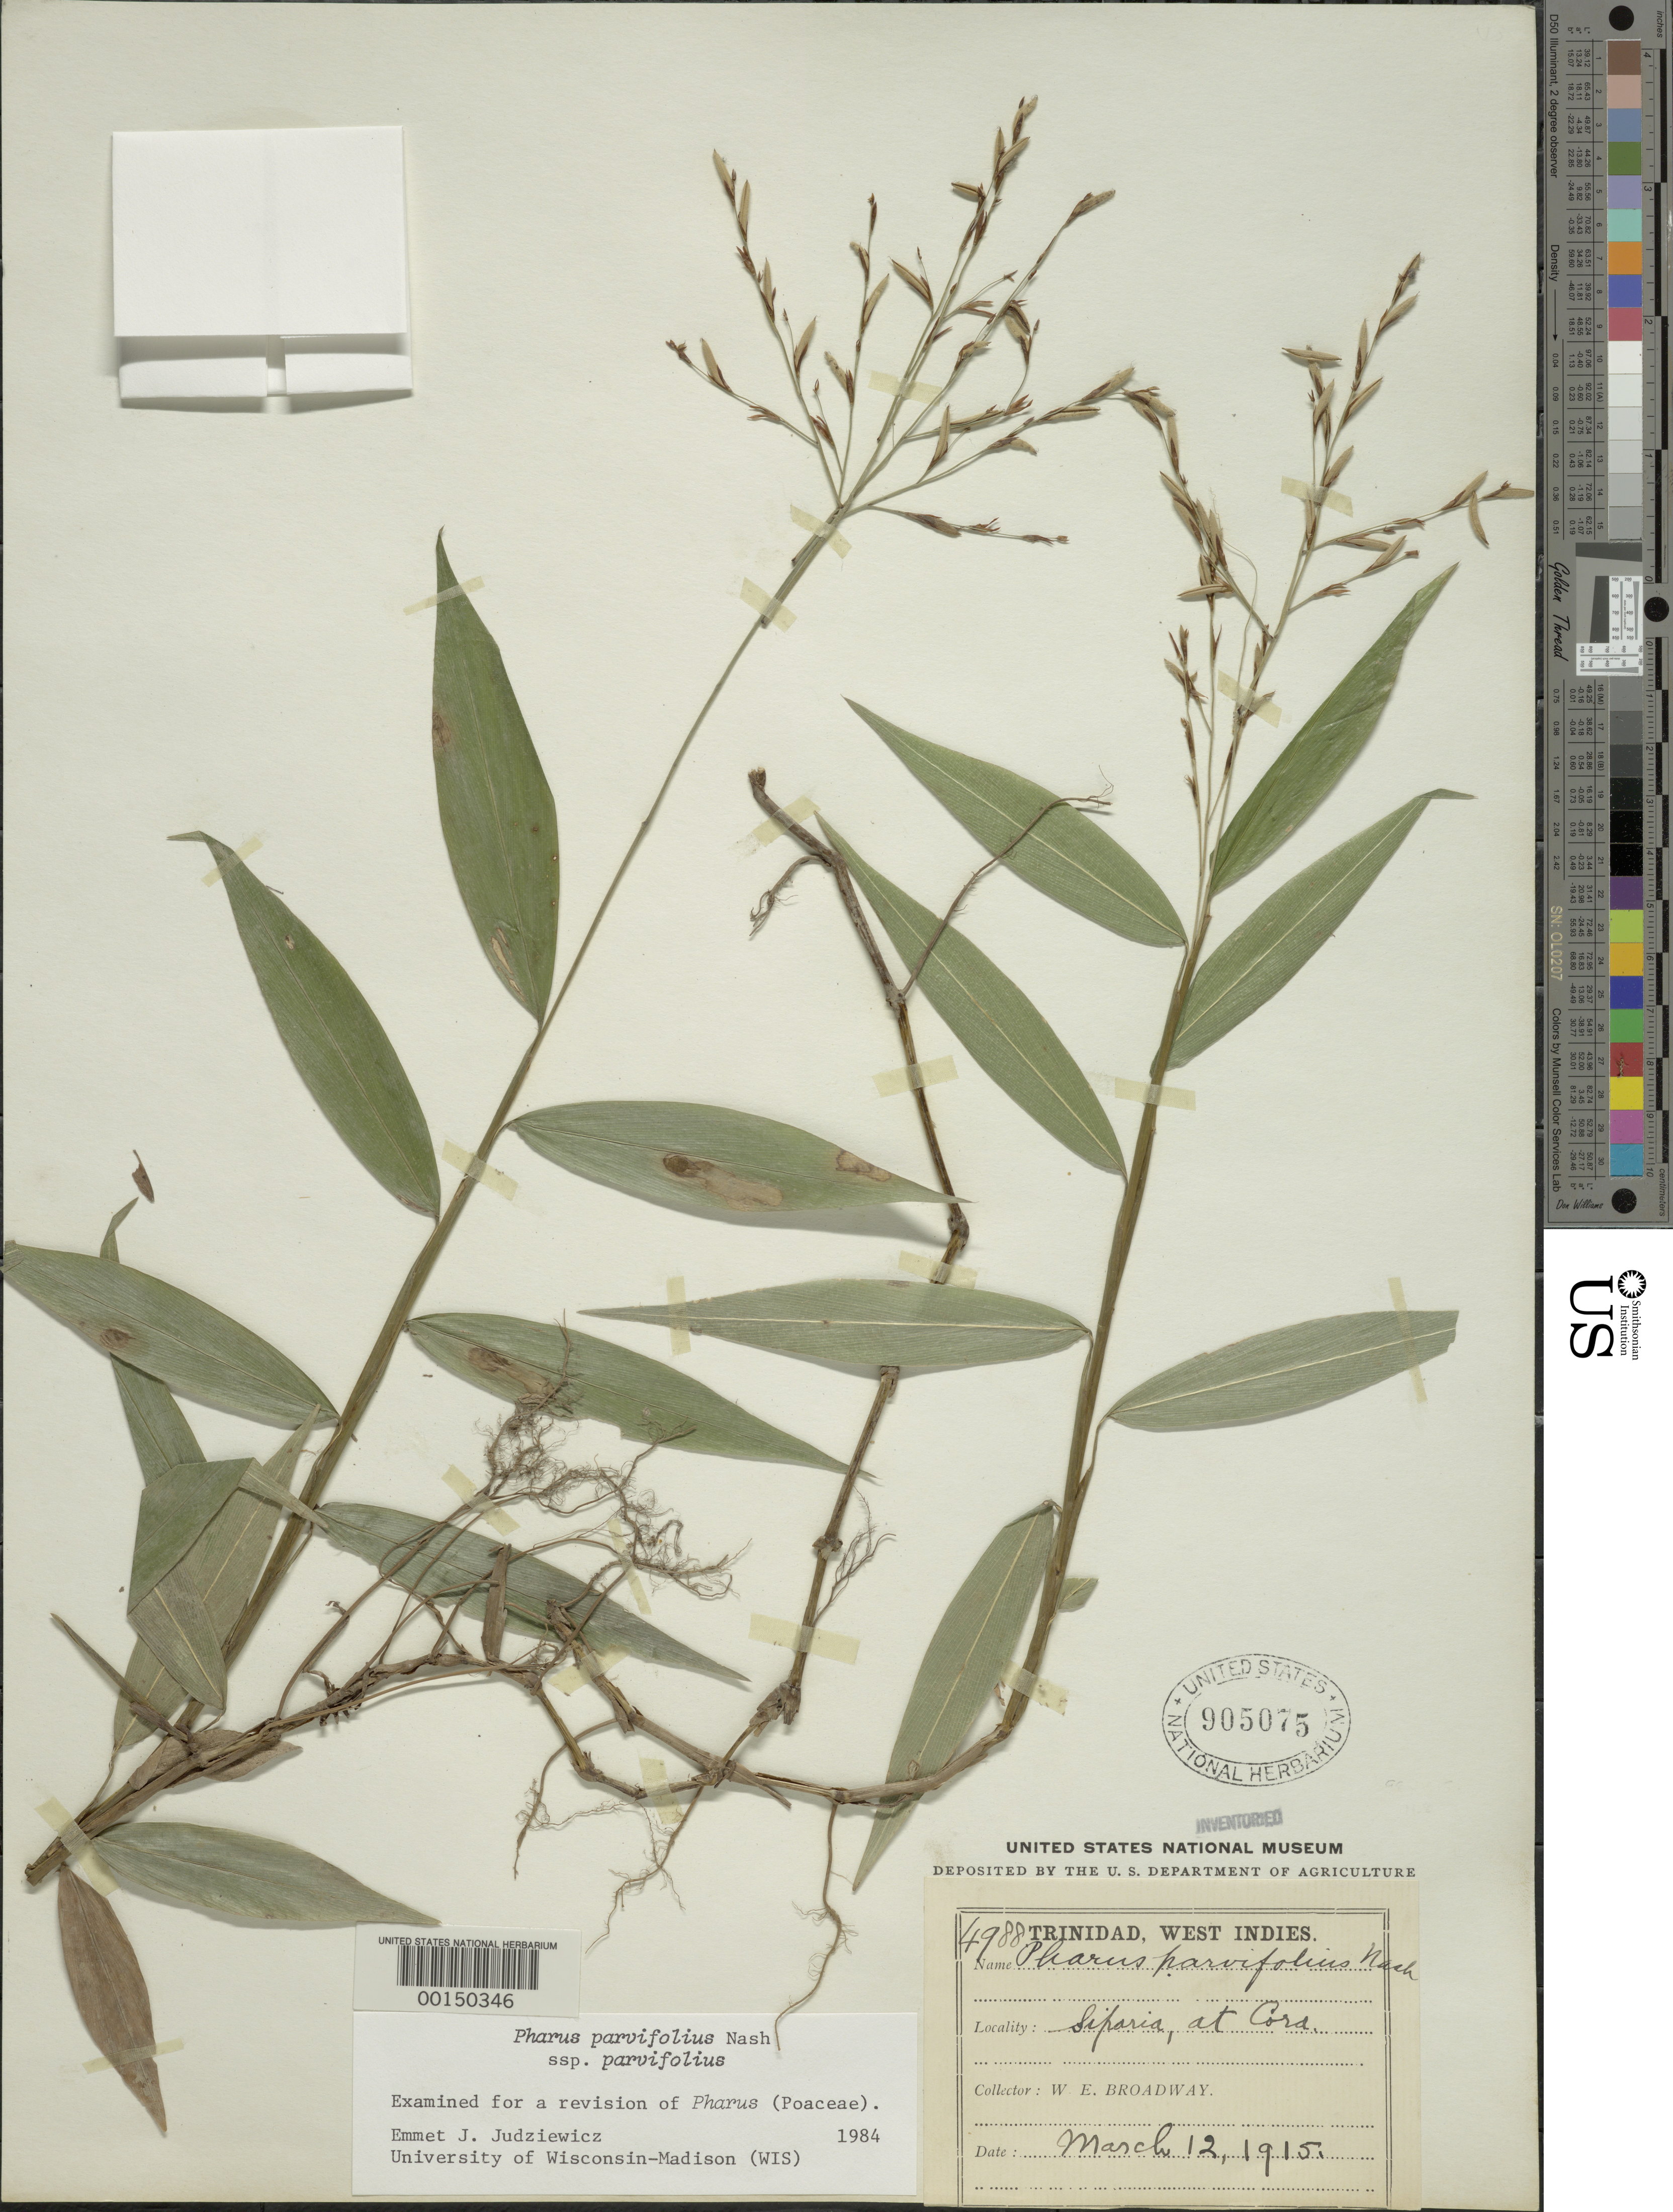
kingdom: Plantae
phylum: Tracheophyta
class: Liliopsida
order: Poales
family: Poaceae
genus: Pharus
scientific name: Pharus parvifolius subsp. parvifolius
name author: Nash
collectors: W. E. Broadway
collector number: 4988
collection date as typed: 12 Mar 1915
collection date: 1915-03-12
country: Trinidad and Tobago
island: Trinidad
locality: Cora, siparia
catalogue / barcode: US 905075